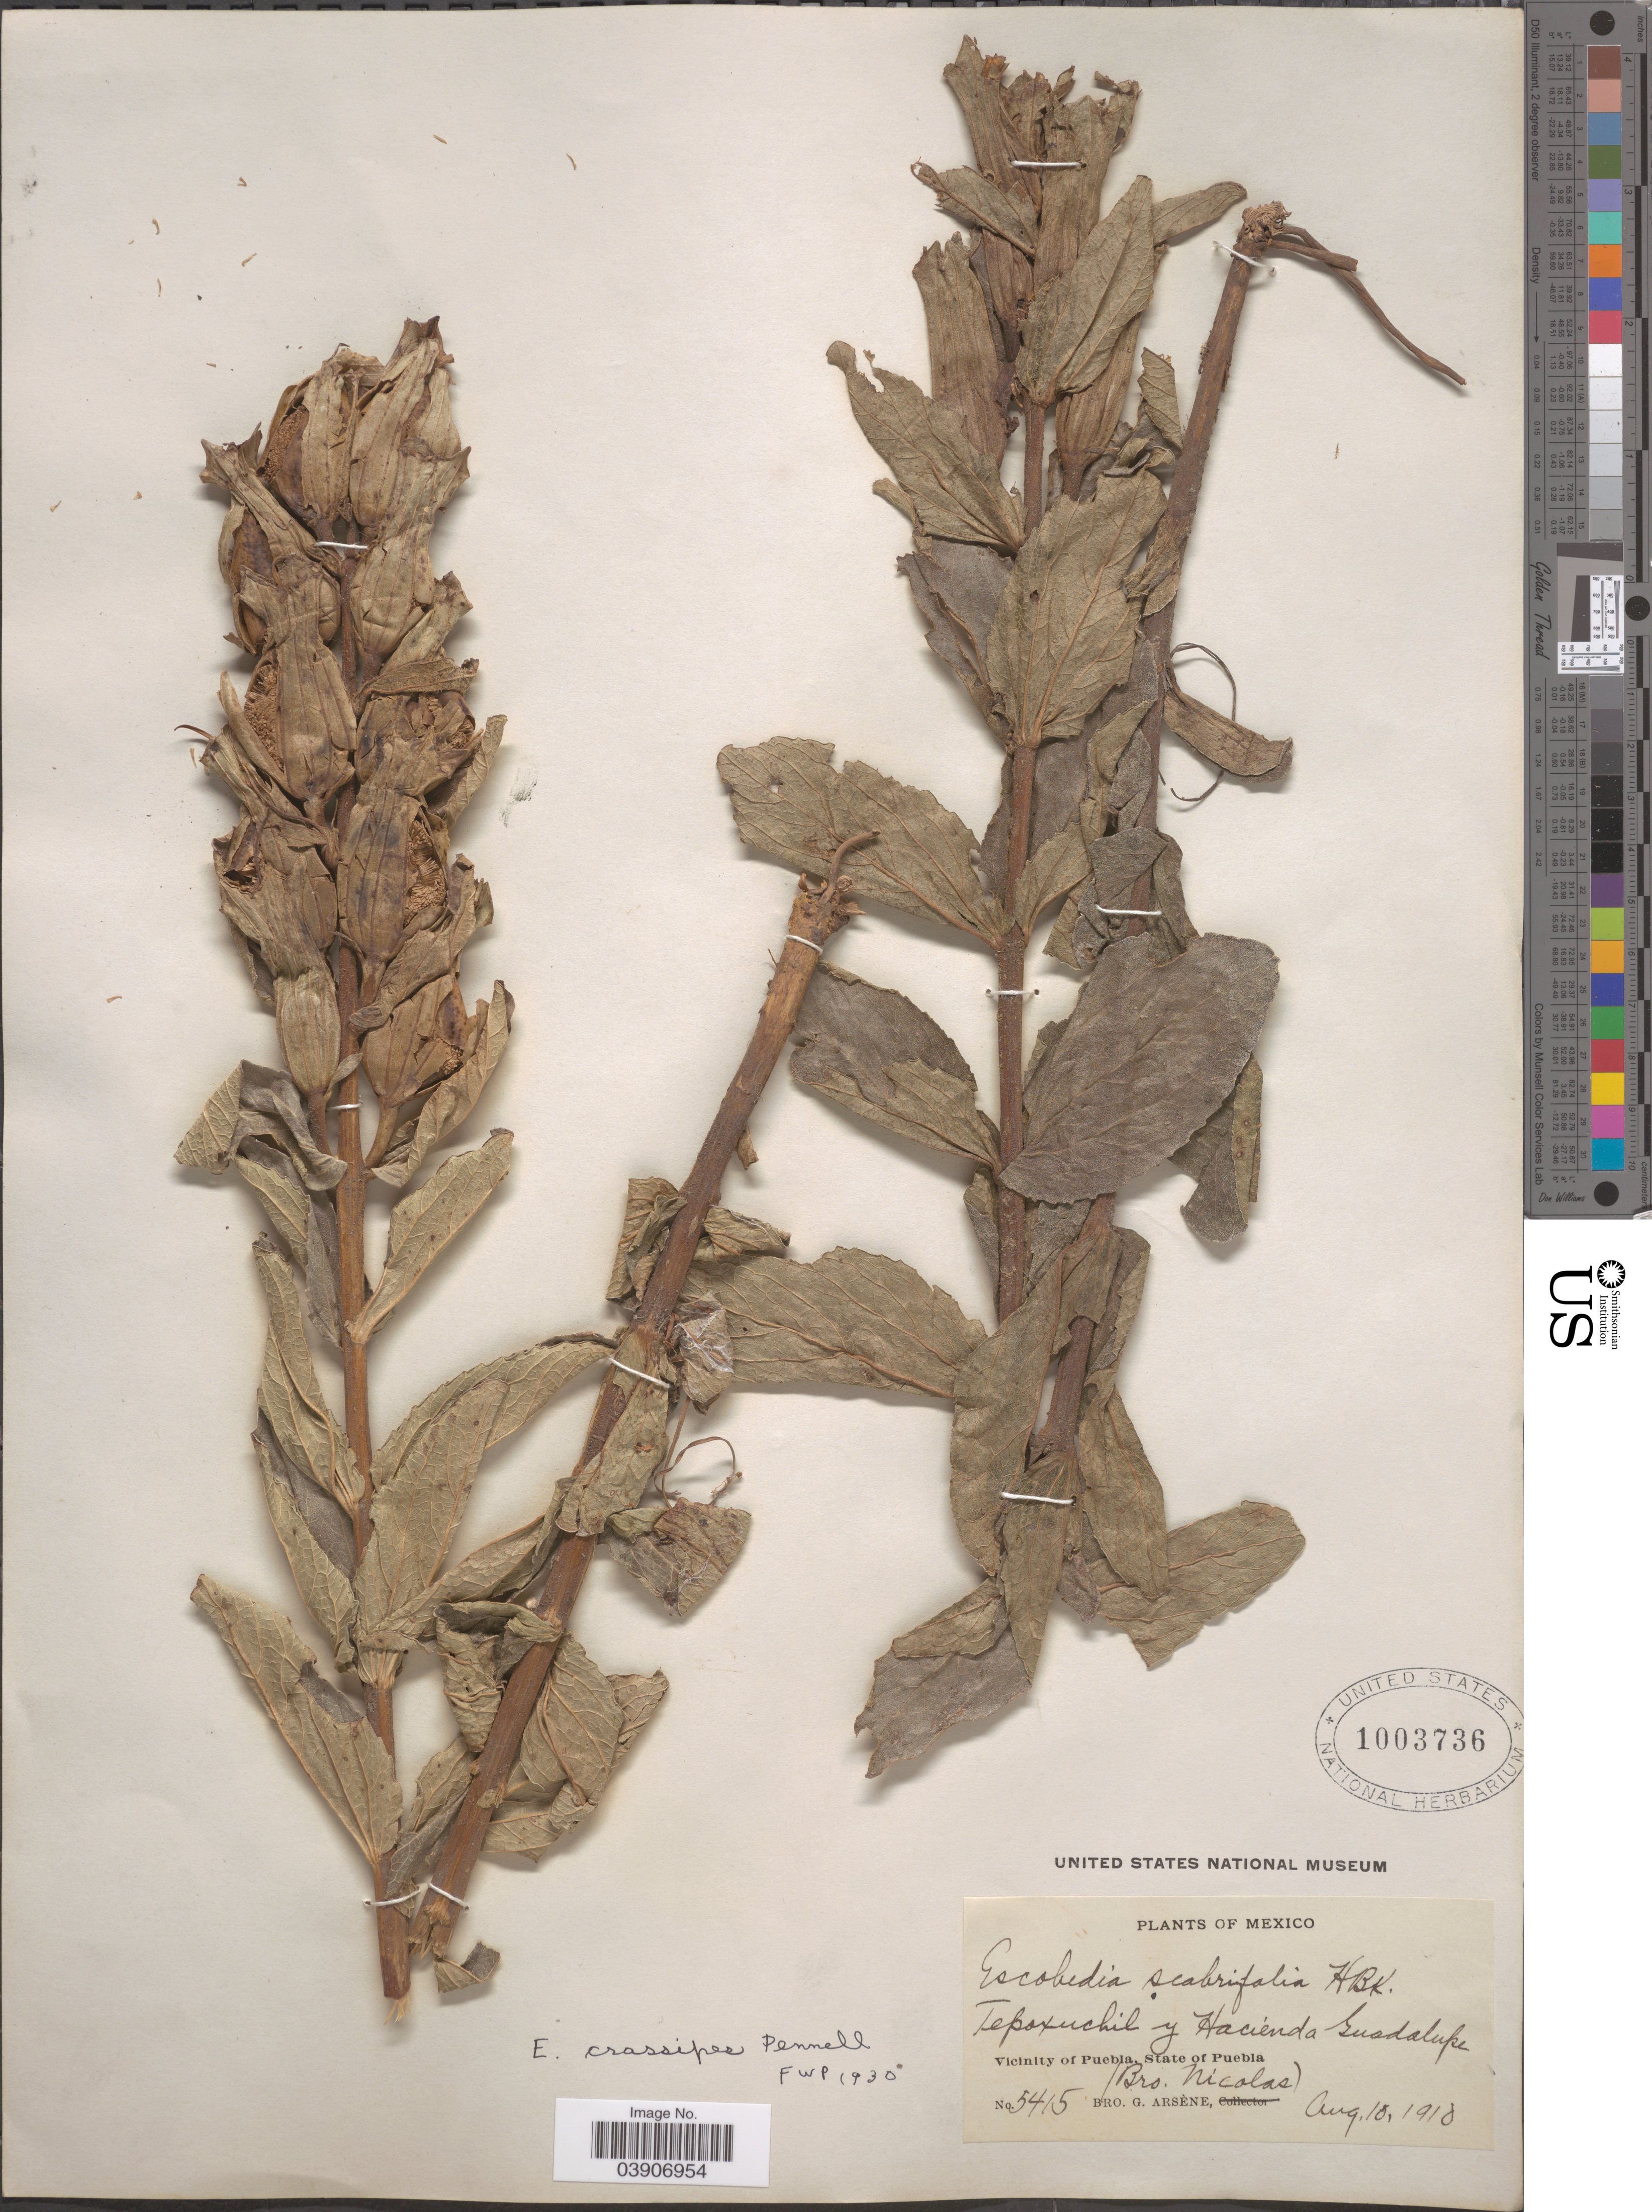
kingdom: Plantae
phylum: Tracheophyta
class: Magnoliopsida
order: Lamiales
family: Orobanchaceae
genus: Escobedia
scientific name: Escobedia crassipes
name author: Pennell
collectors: Bro. G. Arsène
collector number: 5415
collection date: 1910-08-10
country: Mexico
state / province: Puebla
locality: Tepoxuchil y Hacienda Guadalupe. Vicinity of Puebla.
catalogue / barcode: US 1003736